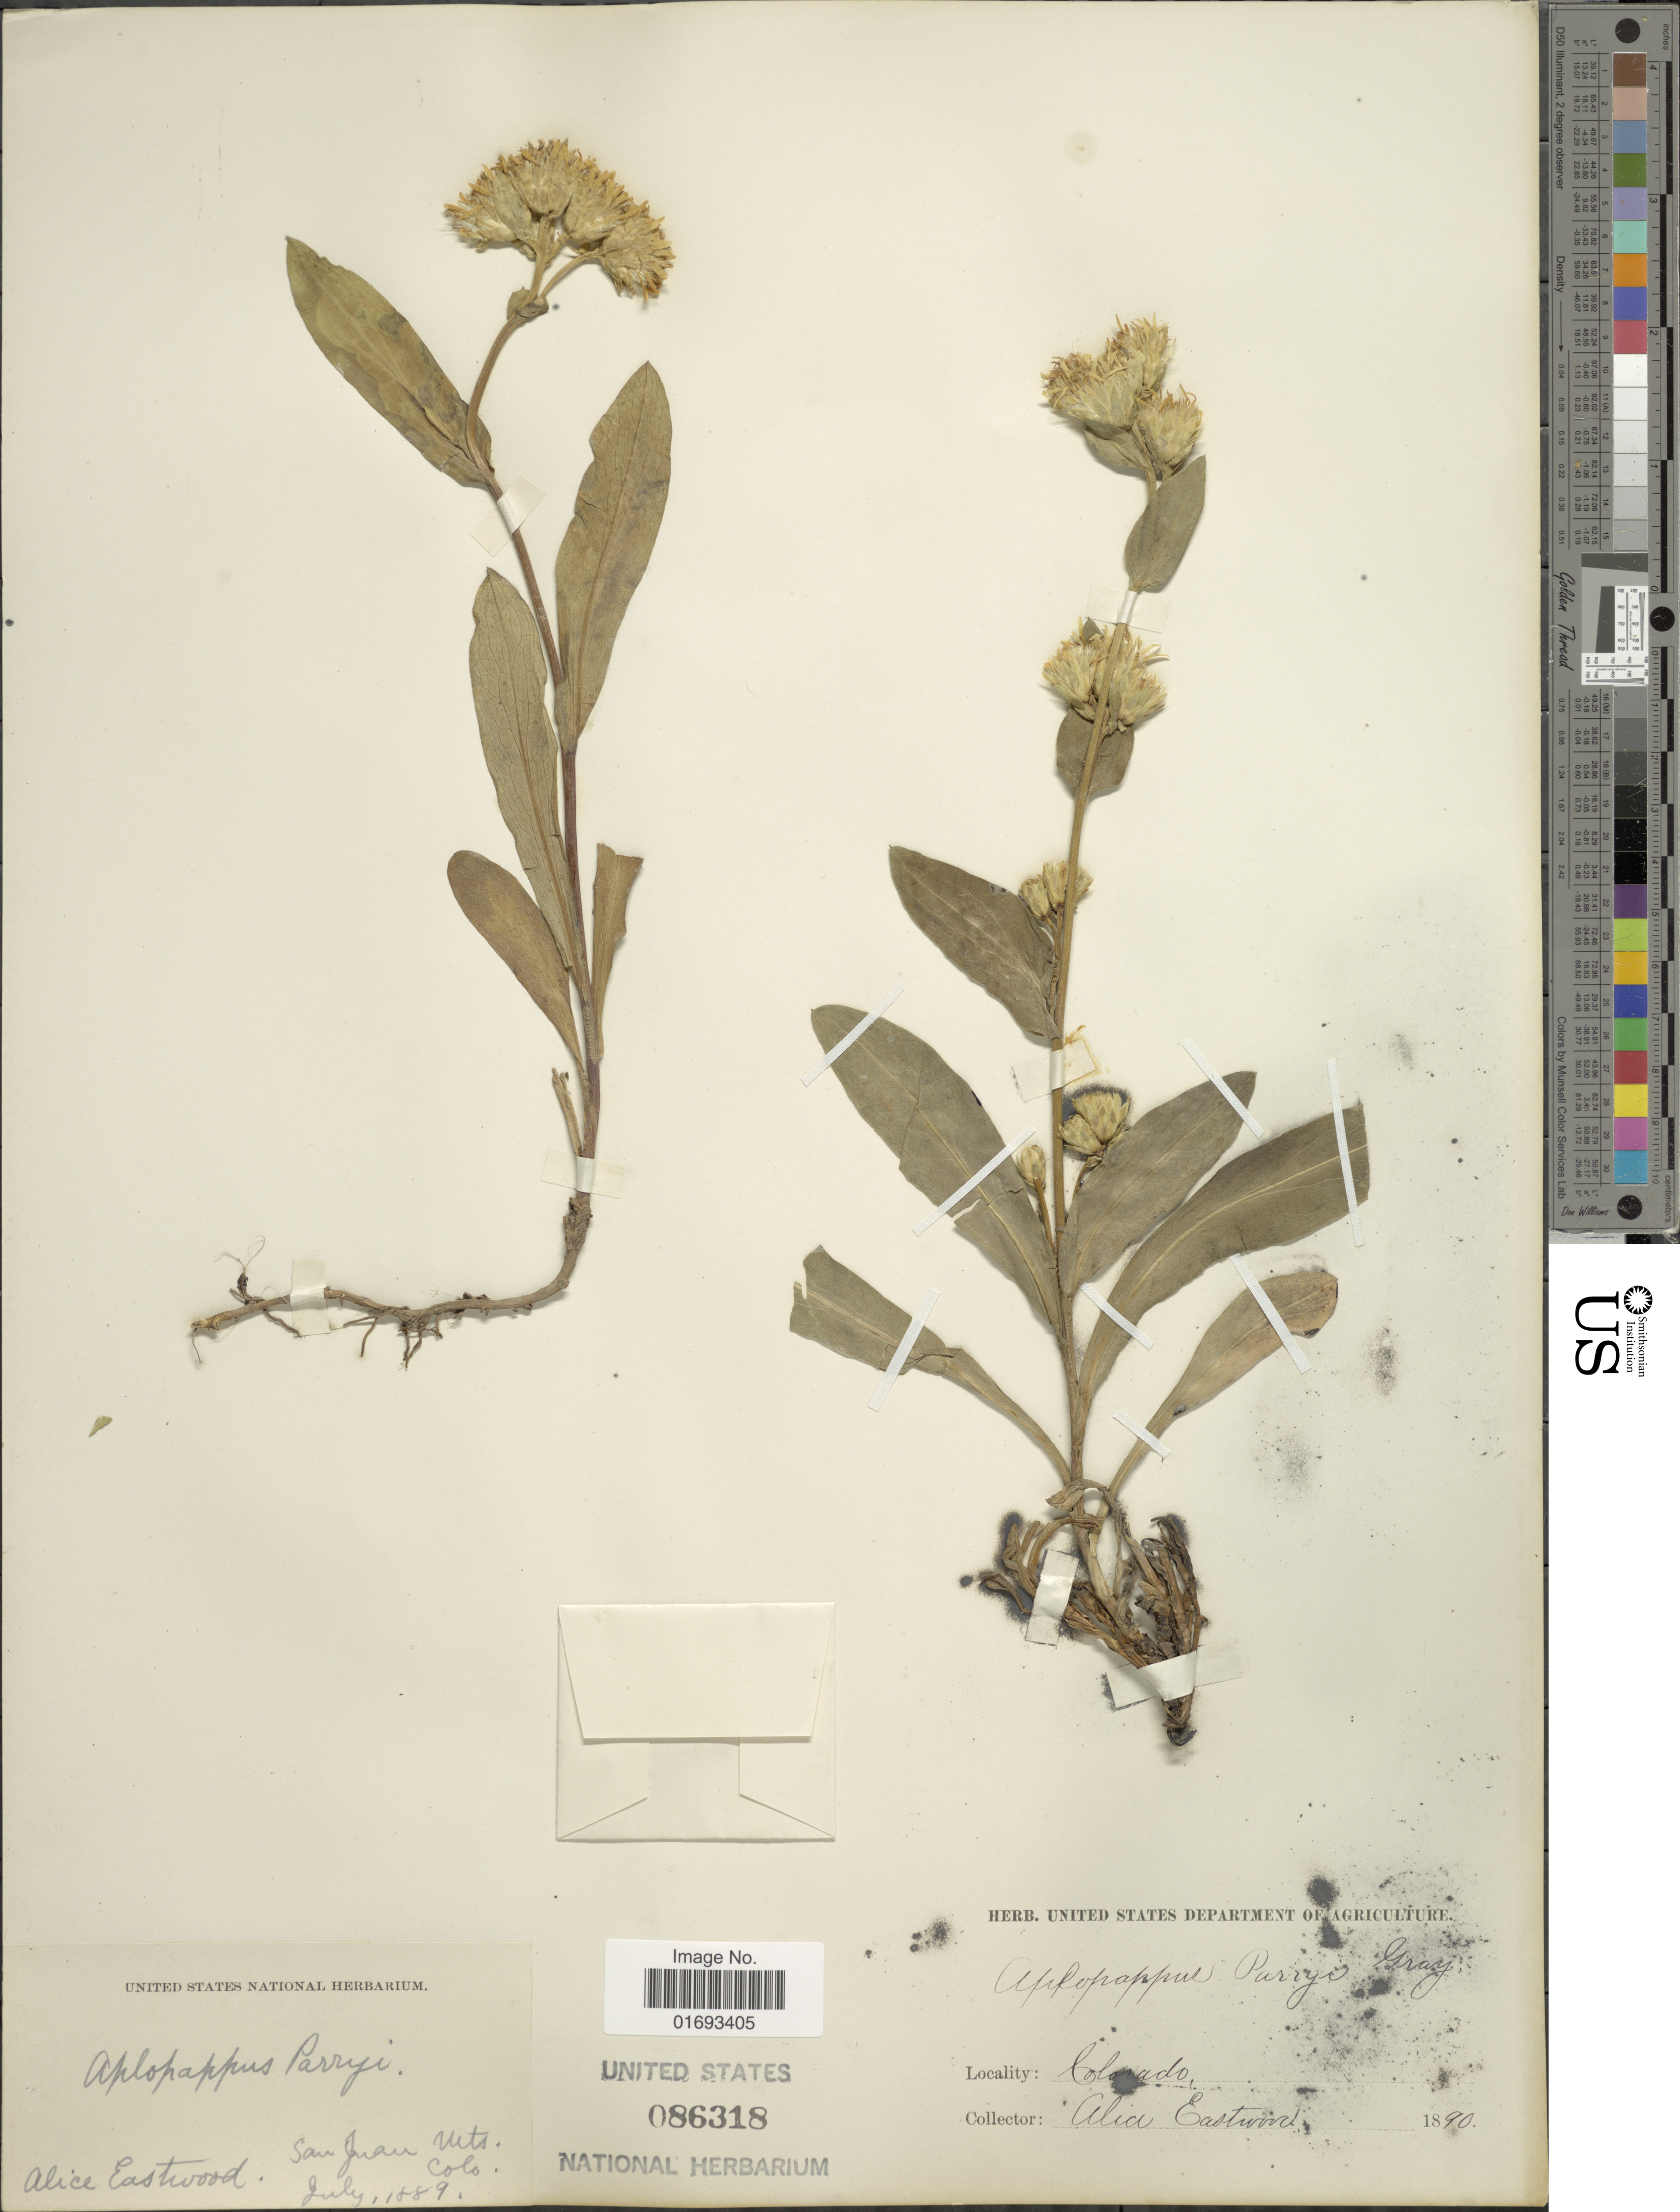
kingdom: Plantae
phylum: Tracheophyta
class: Magnoliopsida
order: Asterales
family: Asteraceae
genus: Oreochrysum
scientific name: Oreochrysum parryi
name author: (A. Gray) Rydb.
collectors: A. Eastwood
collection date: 1889-07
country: United States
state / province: Colorado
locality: San Juan Mts.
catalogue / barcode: US 86318